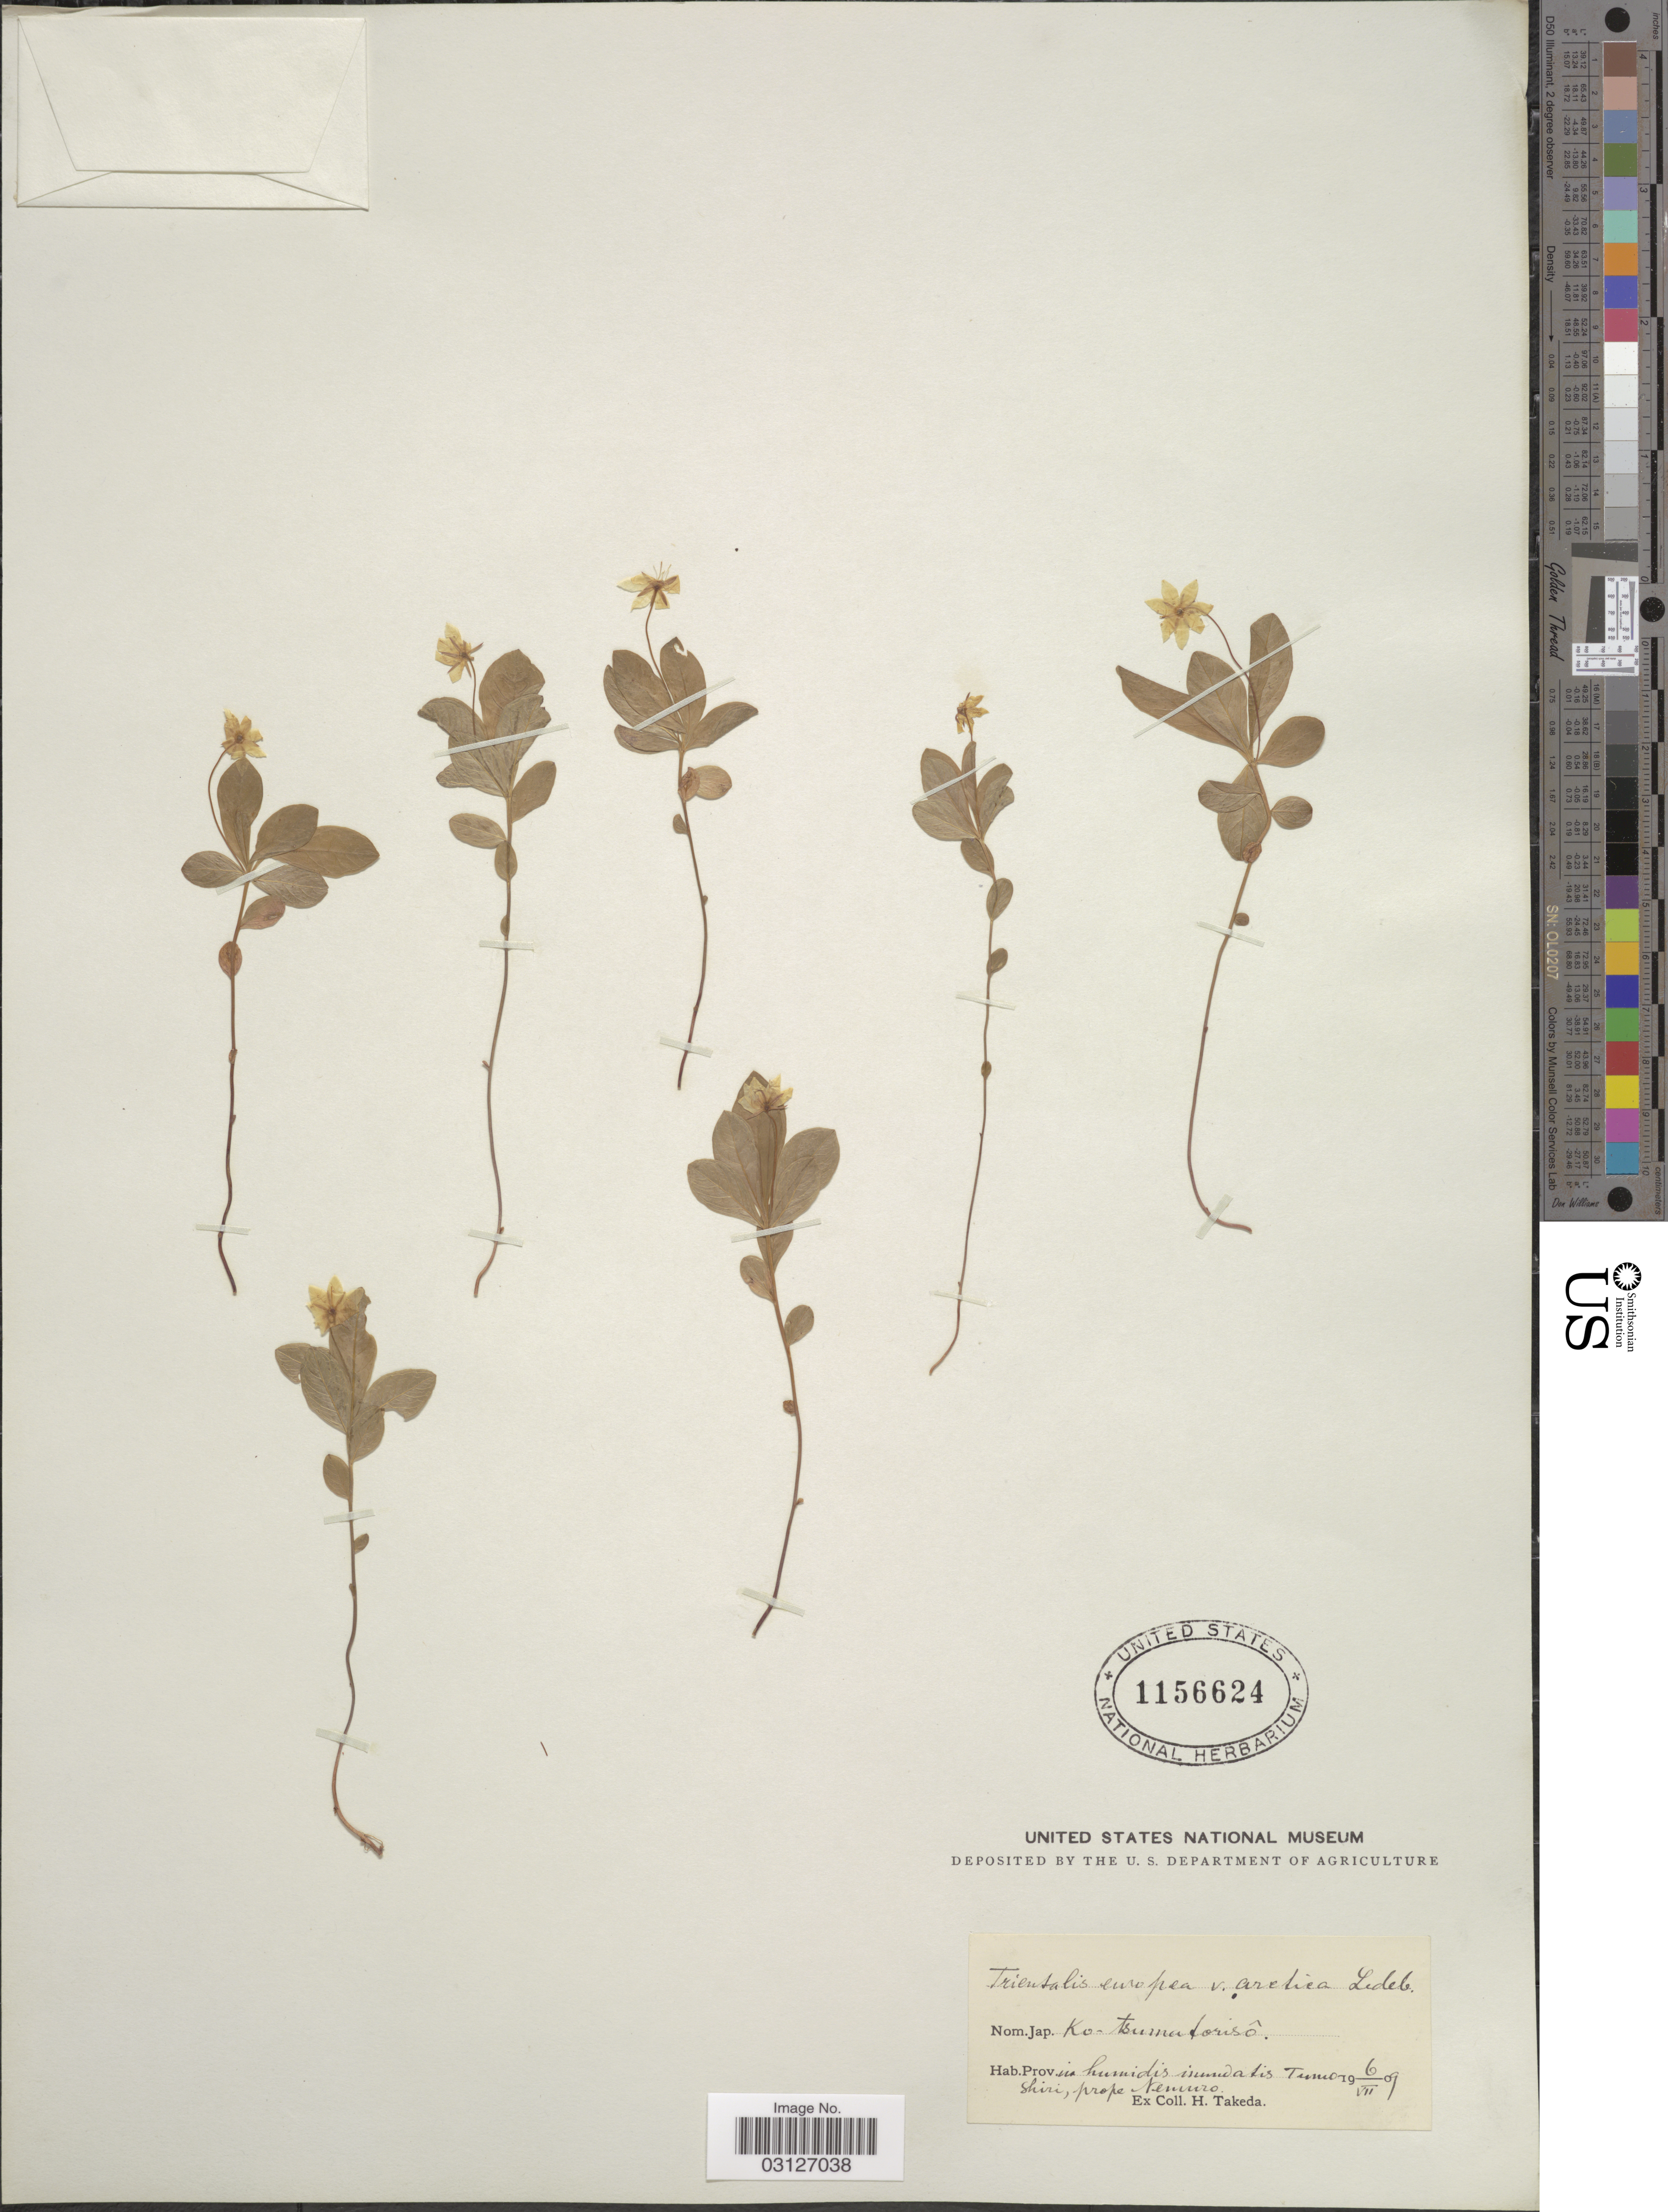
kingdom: Plantae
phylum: Tracheophyta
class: Magnoliopsida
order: Ericales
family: Primulaceae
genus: Trientalis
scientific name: Trientalis europaea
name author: L.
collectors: H. Takeda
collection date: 1909-07-06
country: Japan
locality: In humidis inundatis Tumo-shiri, prope Nemuro.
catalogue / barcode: US 1156624